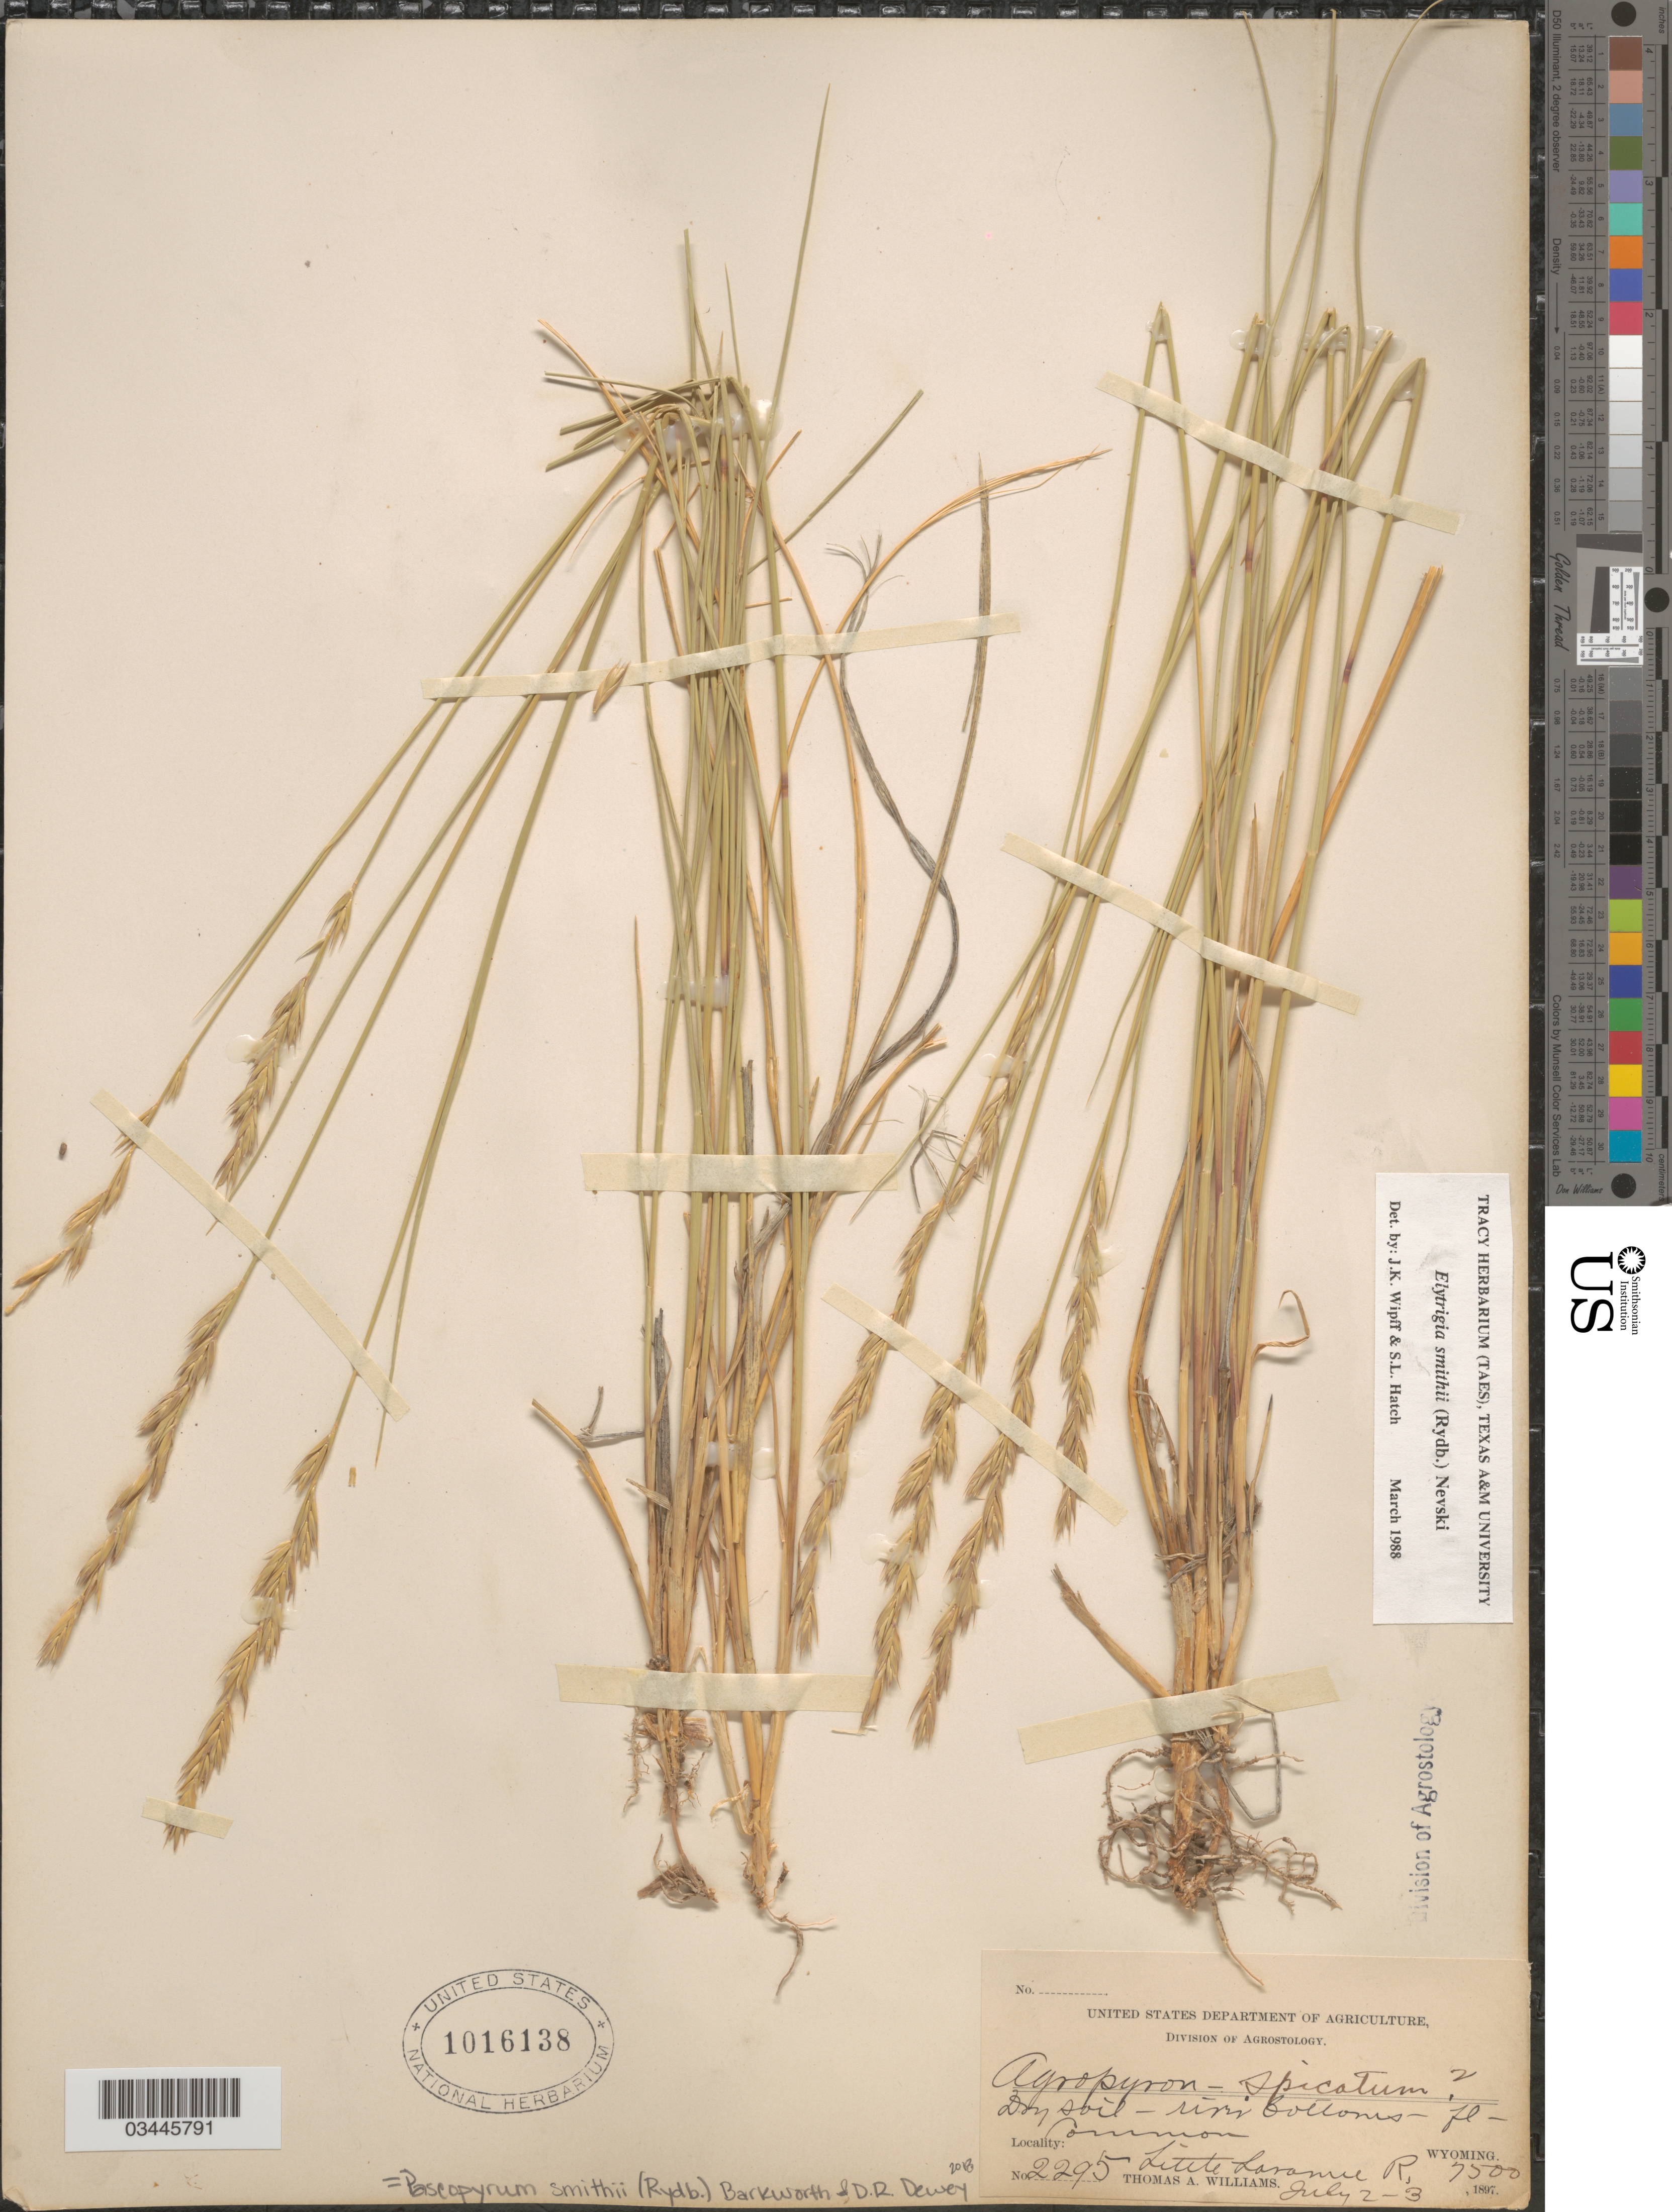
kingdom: Plantae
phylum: Tracheophyta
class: Liliopsida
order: Poales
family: Poaceae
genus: Pascopyrum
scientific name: Pascopyrum smithii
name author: (Rydb.) Barkworth & Dewey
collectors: T. A. Williams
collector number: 2295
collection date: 1897-07-02/1897-07-03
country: United States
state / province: Wyoming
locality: Dry soil - river bottoms. Little Laramie R.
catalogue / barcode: US 1016138